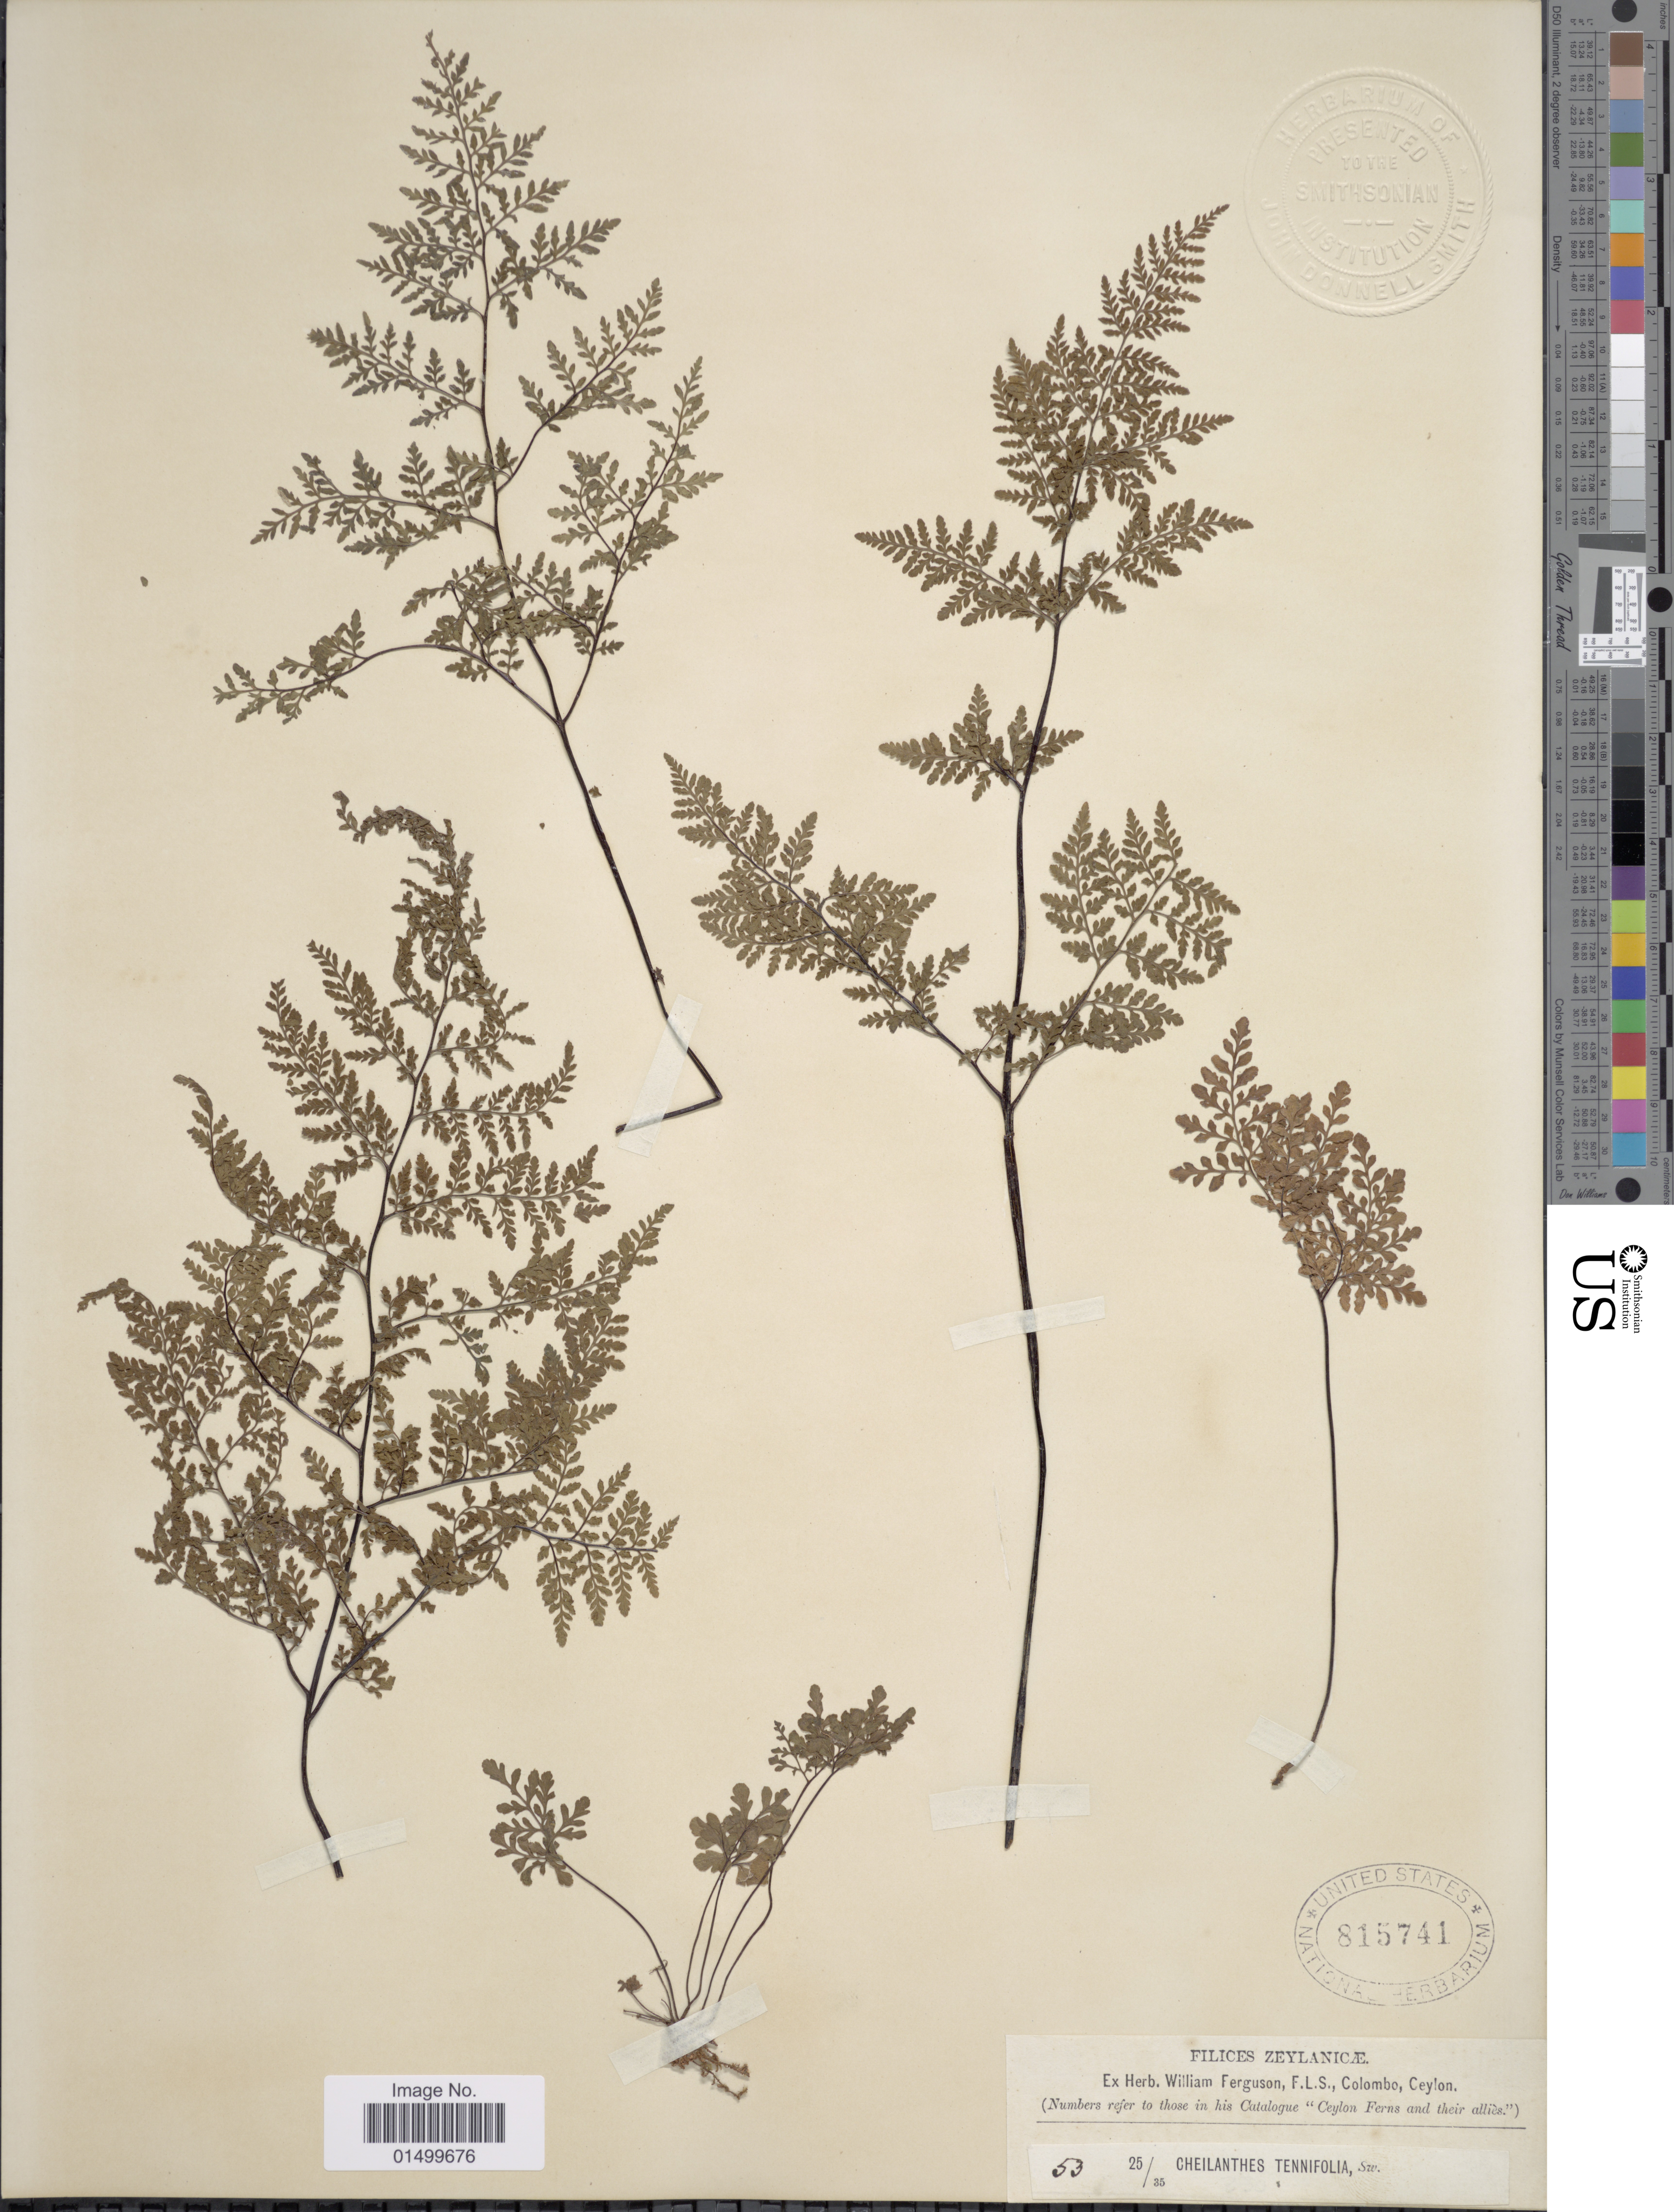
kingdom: Plantae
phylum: Tracheophyta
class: Polypodiopsida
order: Polypodiales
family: Pteridaceae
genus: Cheilanthes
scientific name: Cheilanthes tenuifolia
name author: (Burm. f.) Sw.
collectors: ex herb. W. Ferguson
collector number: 25/35?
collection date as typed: Transcribed d/m/y: //53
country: Sri Lanka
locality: Zeylanicae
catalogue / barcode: US 815741